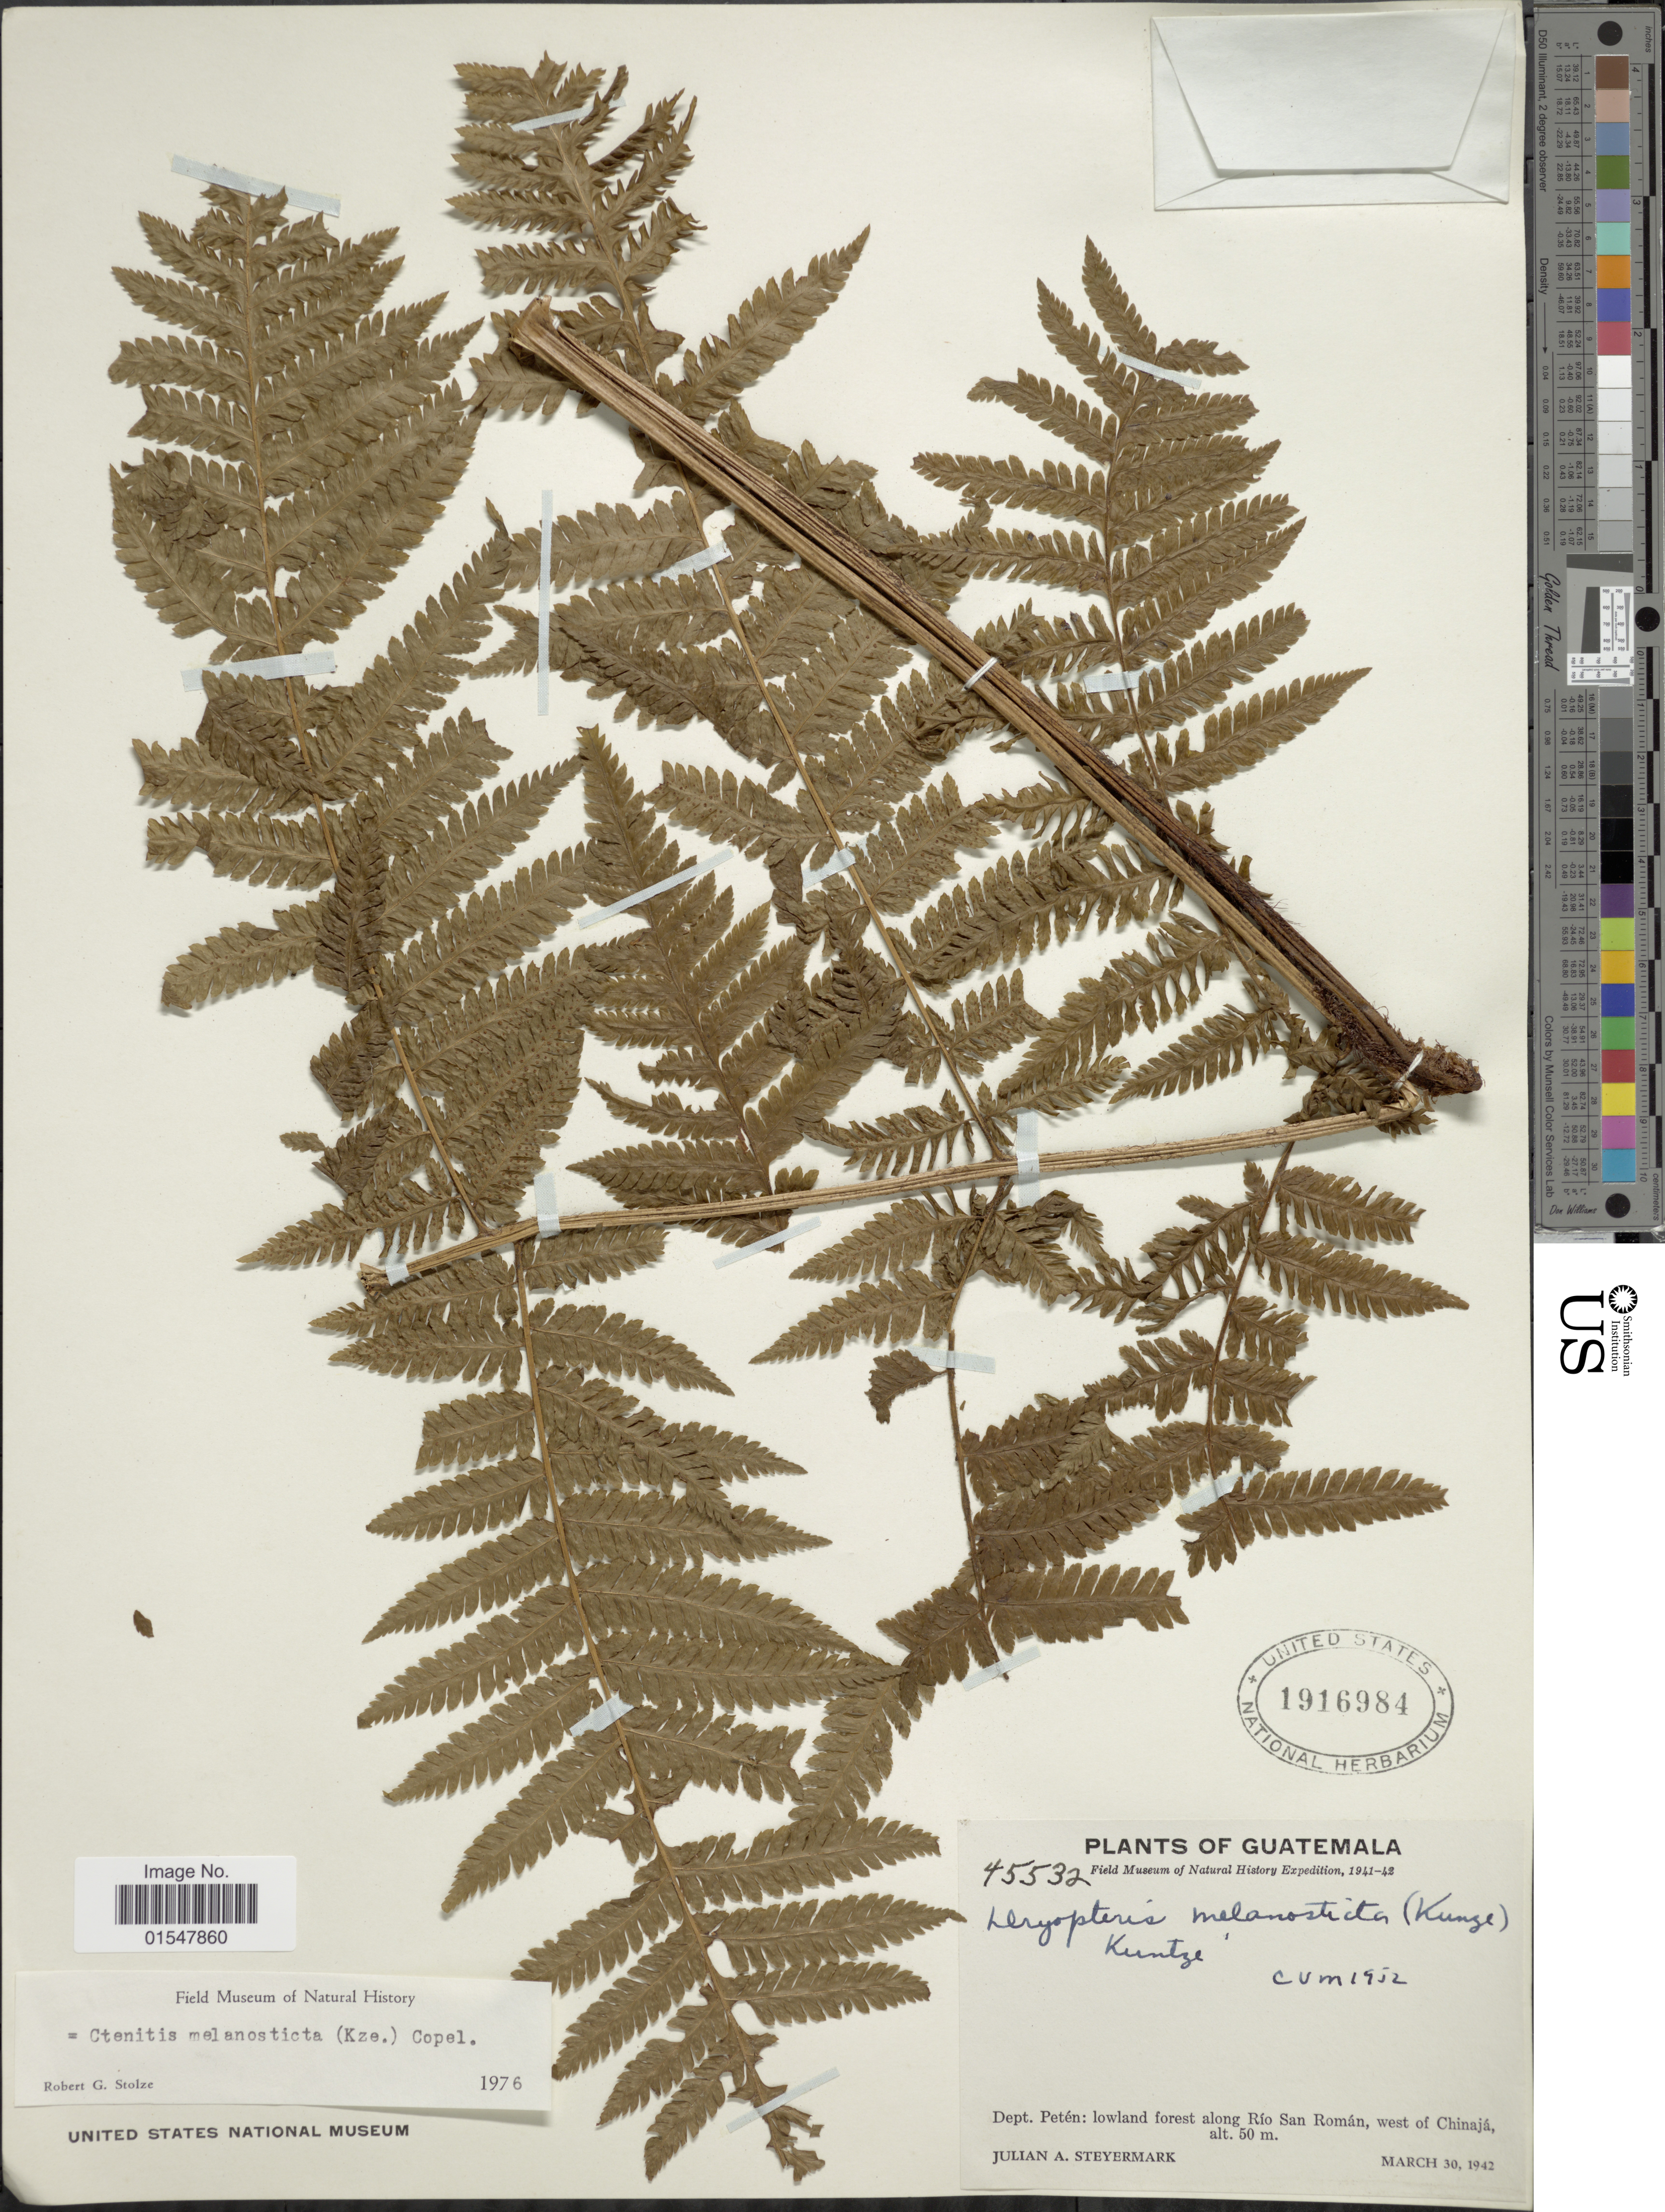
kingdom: Plantae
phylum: Tracheophyta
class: Polypodiopsida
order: Polypodiales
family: Dryopteridaceae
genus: Ctenitis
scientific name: Ctenitis melanosticta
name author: (Kunze) Copel.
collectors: J. Steyermark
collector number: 45532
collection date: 1942-03-30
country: Guatemala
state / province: El Petén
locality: Guatemala, Dept. Petén: lowland forest along Río San Román, west of Chinajá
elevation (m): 50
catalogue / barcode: US 1916984